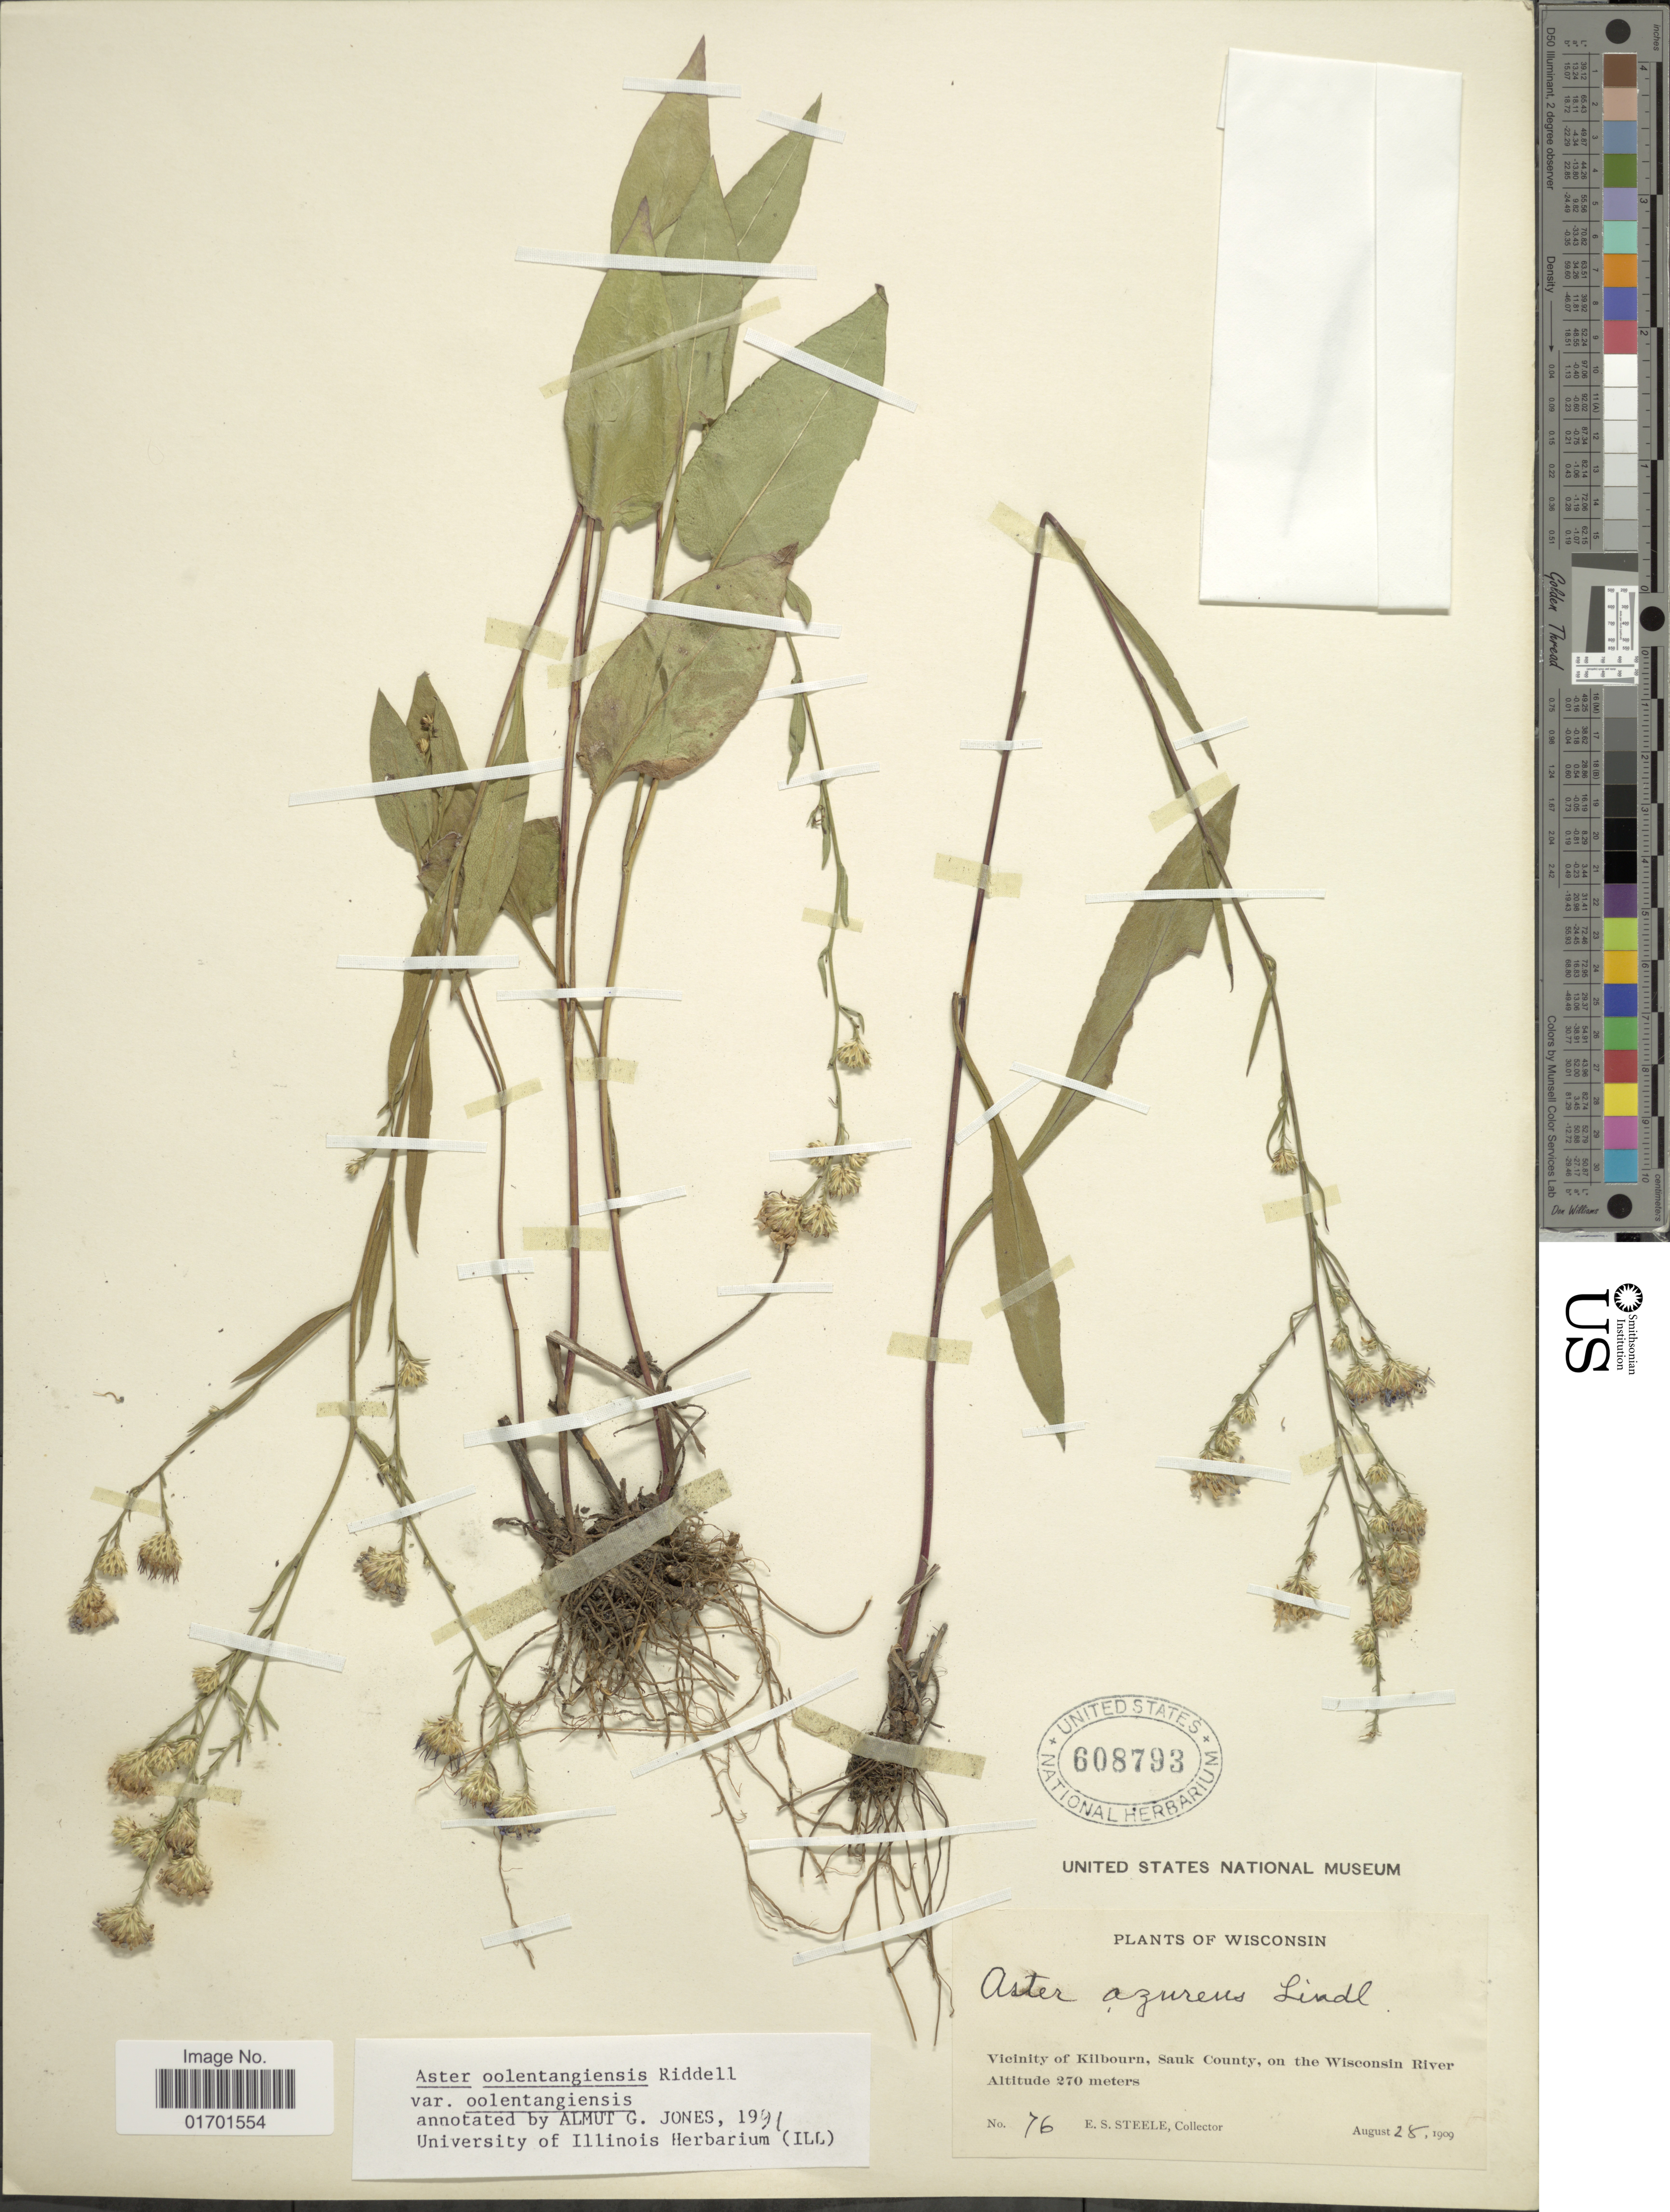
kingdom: Plantae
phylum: Tracheophyta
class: Magnoliopsida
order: Asterales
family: Asteraceae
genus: Symphyotrichum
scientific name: Symphyotrichum oolentangiense var. oolentangiense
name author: G.L. Nesom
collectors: E. Steele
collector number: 76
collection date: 1909-08-28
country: United States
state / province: Wisconsin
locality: Vicinity of Kilbourn, Sauk County, on the Wisconsin River.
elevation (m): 270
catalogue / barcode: US 608793